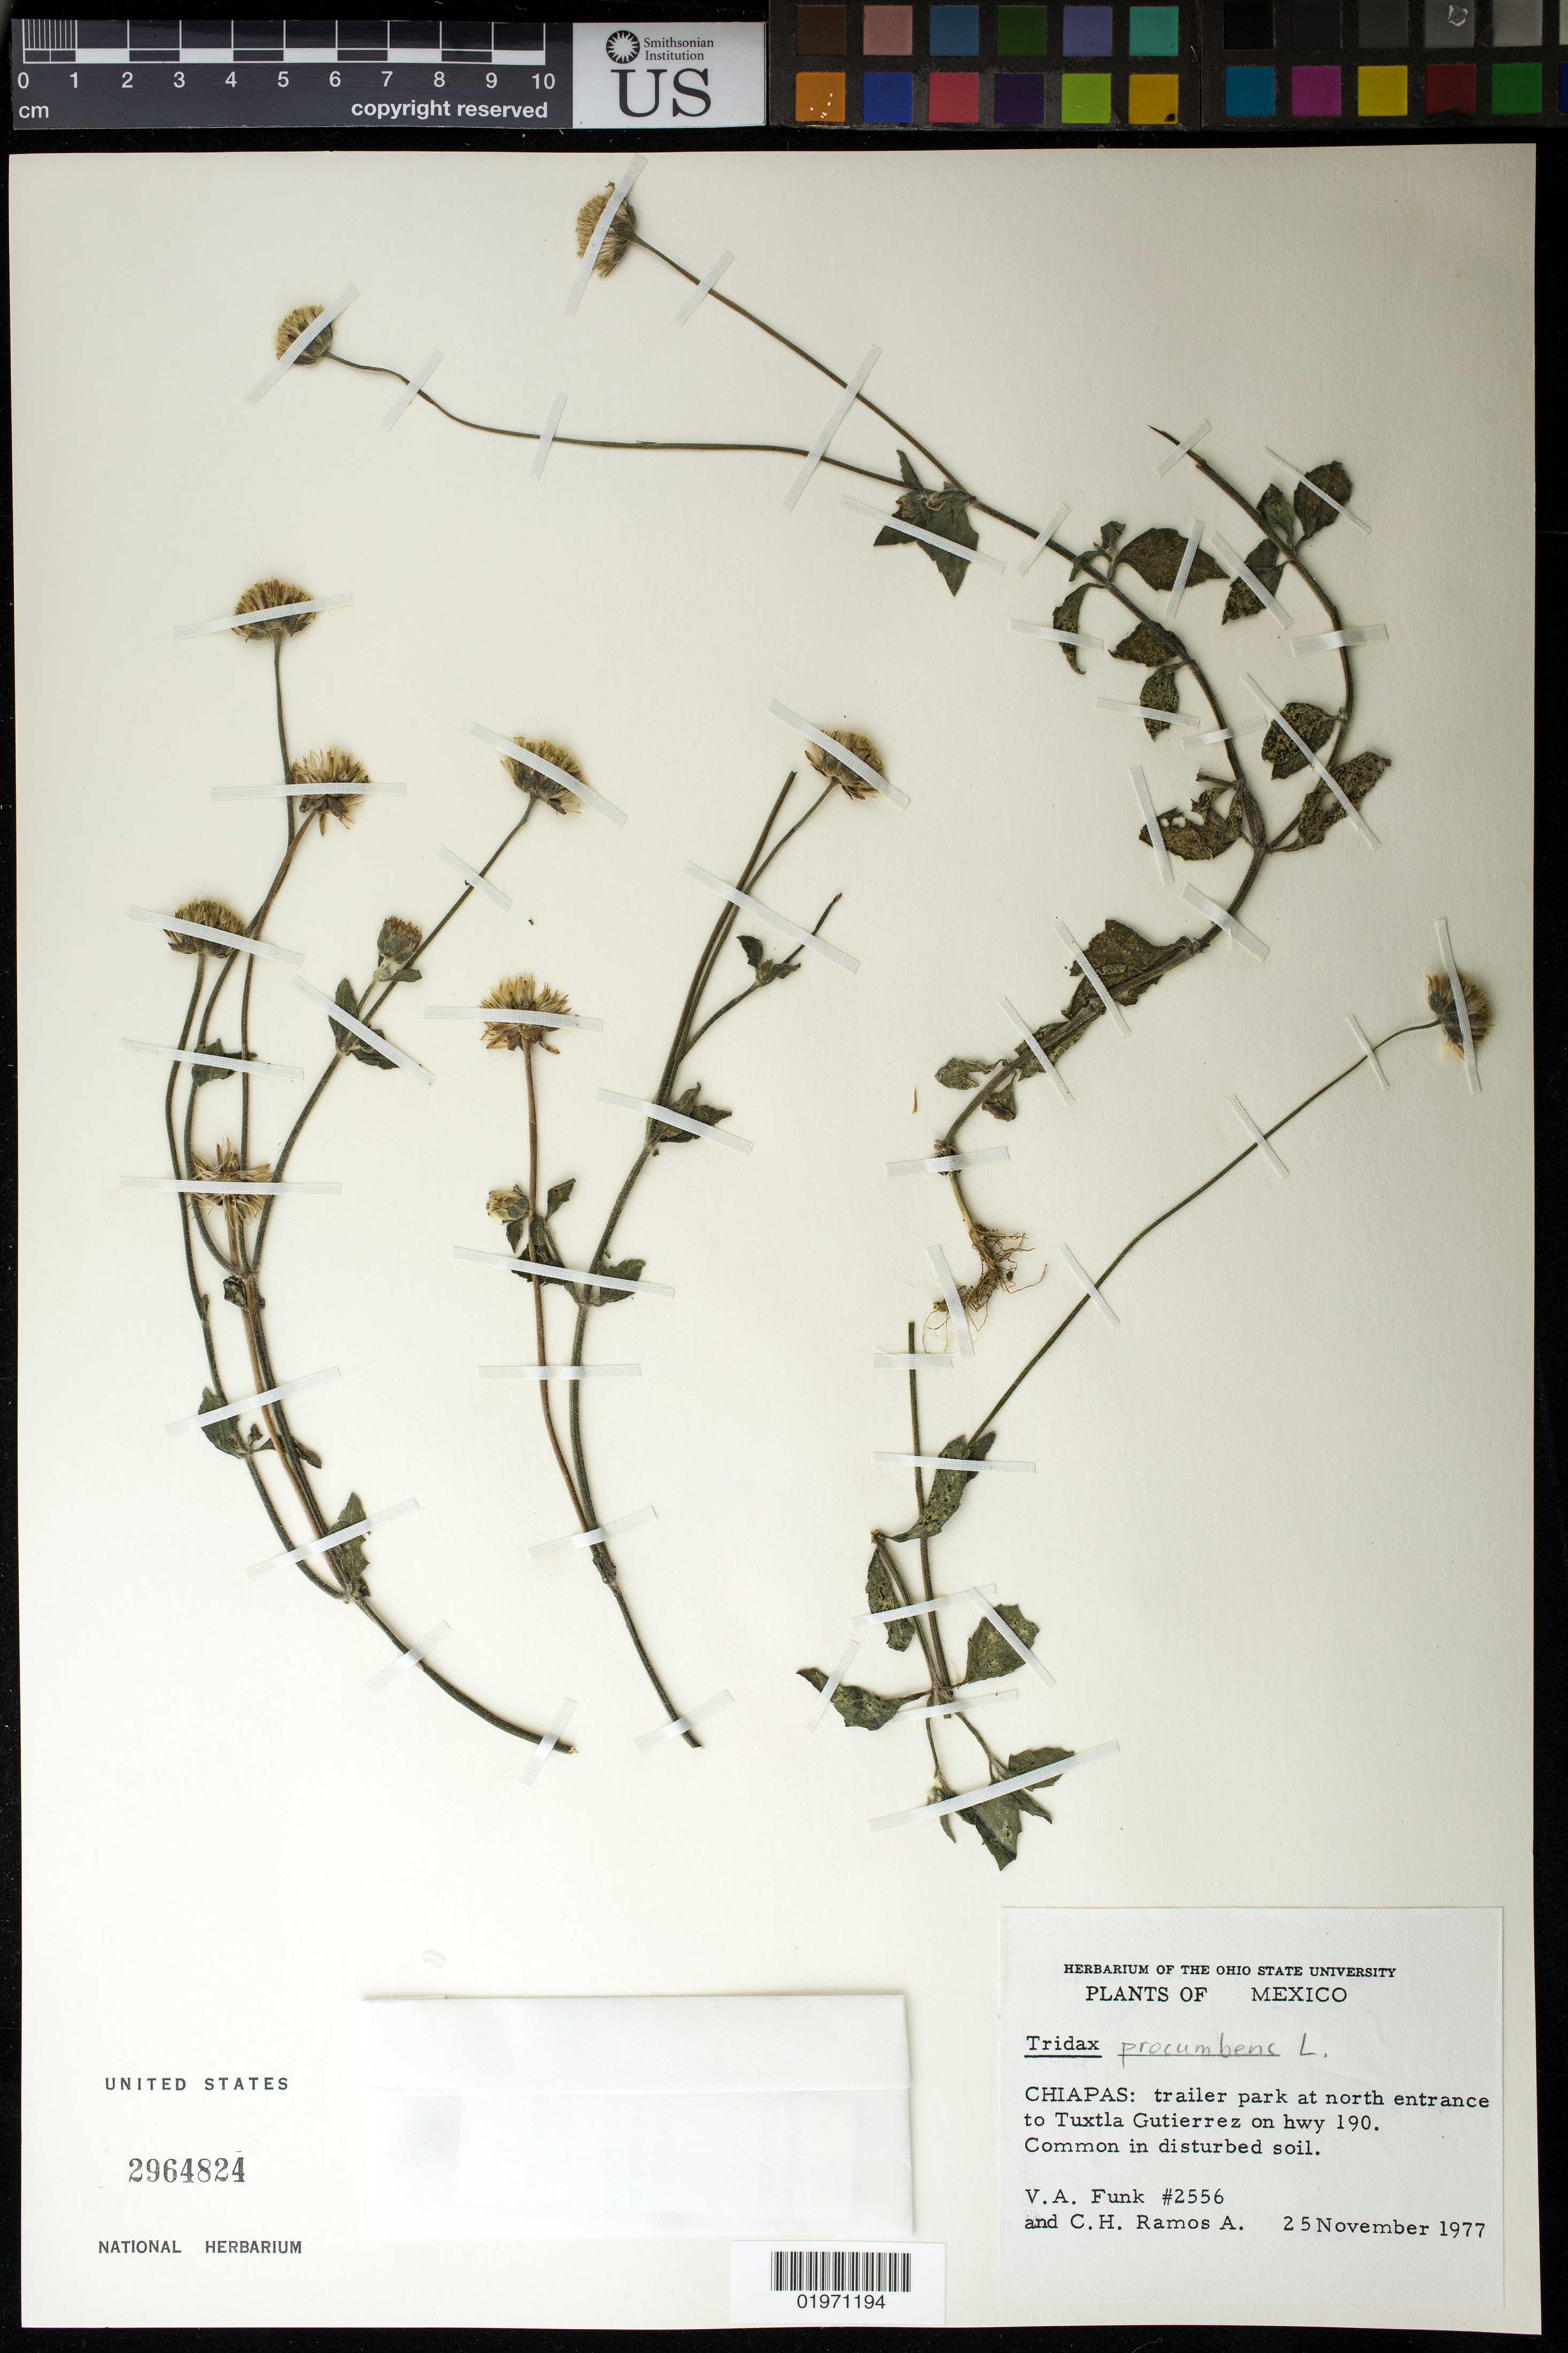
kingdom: Plantae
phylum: Tracheophyta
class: Magnoliopsida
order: Asterales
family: Asteraceae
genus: Tridax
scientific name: Tridax procumbens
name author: L.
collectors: V. Funk & C. Ramos A.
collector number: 2556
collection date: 1977-11-25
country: Mexico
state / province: Chiapas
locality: Trailer park at north entrance of Tuxtla Gutierrez on Hwy 190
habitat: Disturbed soil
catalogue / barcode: US 2964824